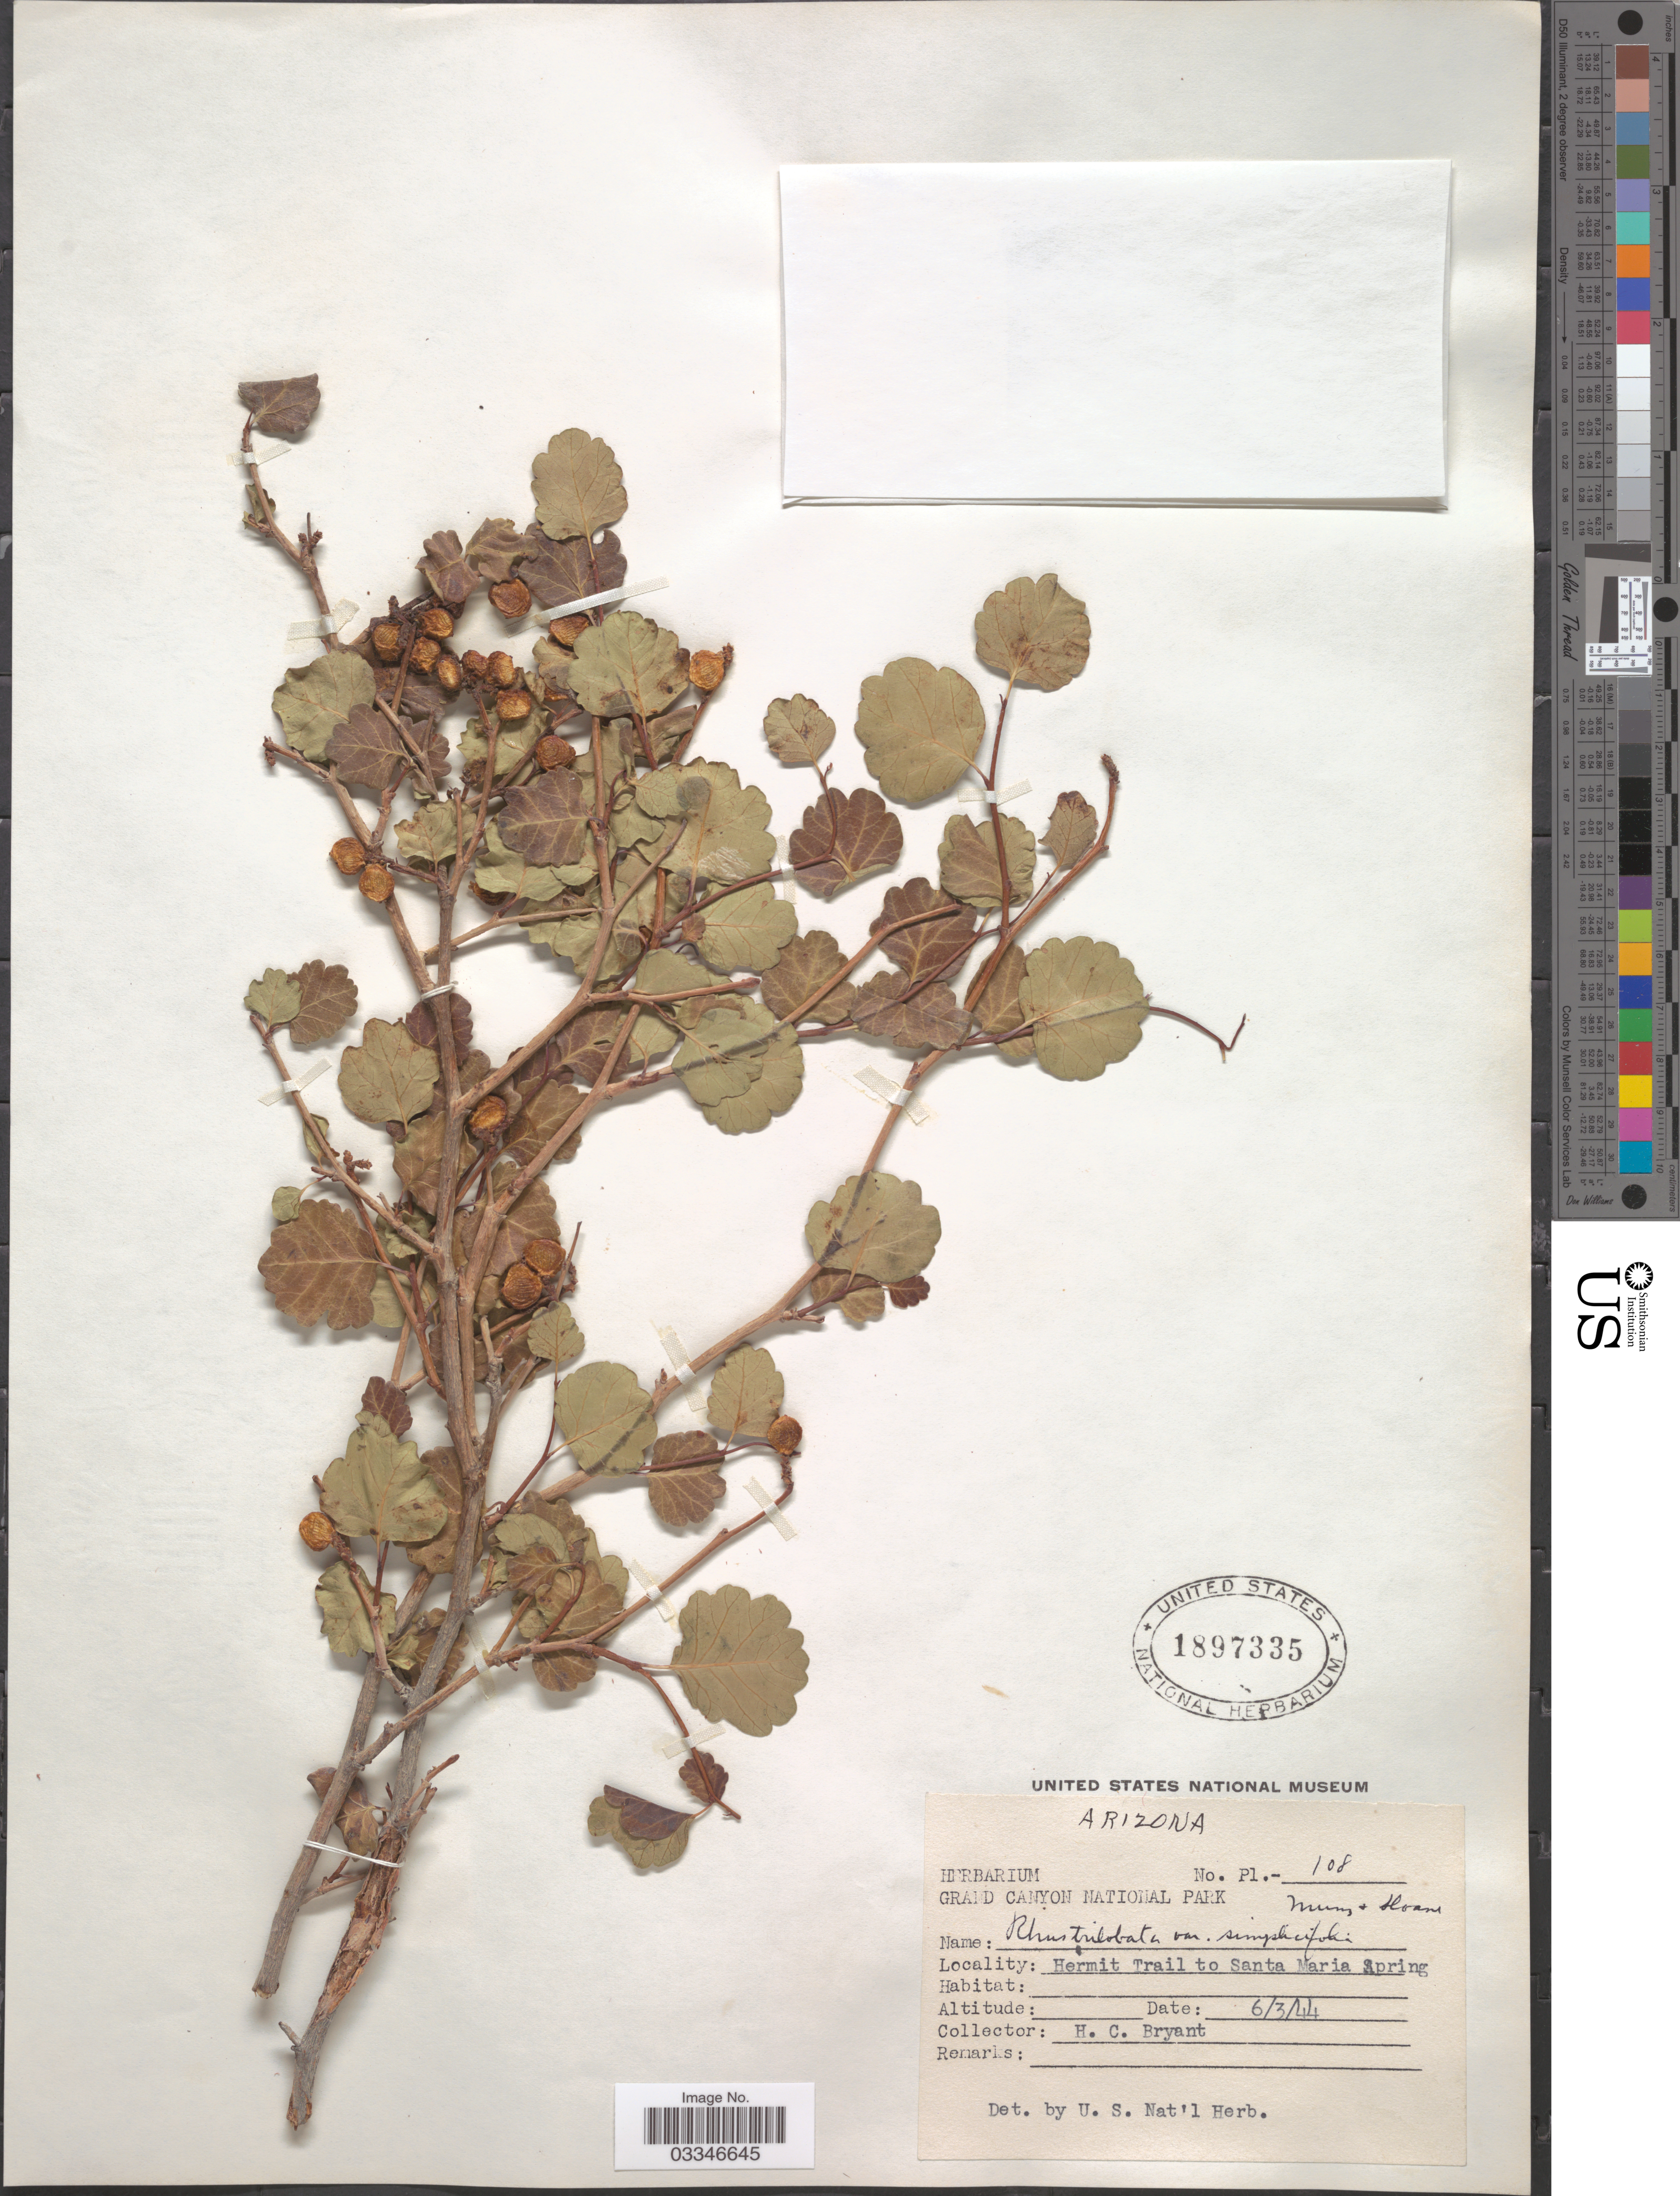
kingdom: Plantae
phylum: Tracheophyta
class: Magnoliopsida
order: Sapindales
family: Anacardiaceae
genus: Rhus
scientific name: Rhus trilobata var. simplicifolia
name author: (Greene) F.A. Barkley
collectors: H. Bryant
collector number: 108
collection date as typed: Transcribed d/m/y: 3/6/44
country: United States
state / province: Arizona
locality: Hermit Trail to Santa Maria Spring.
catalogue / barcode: US 1897335